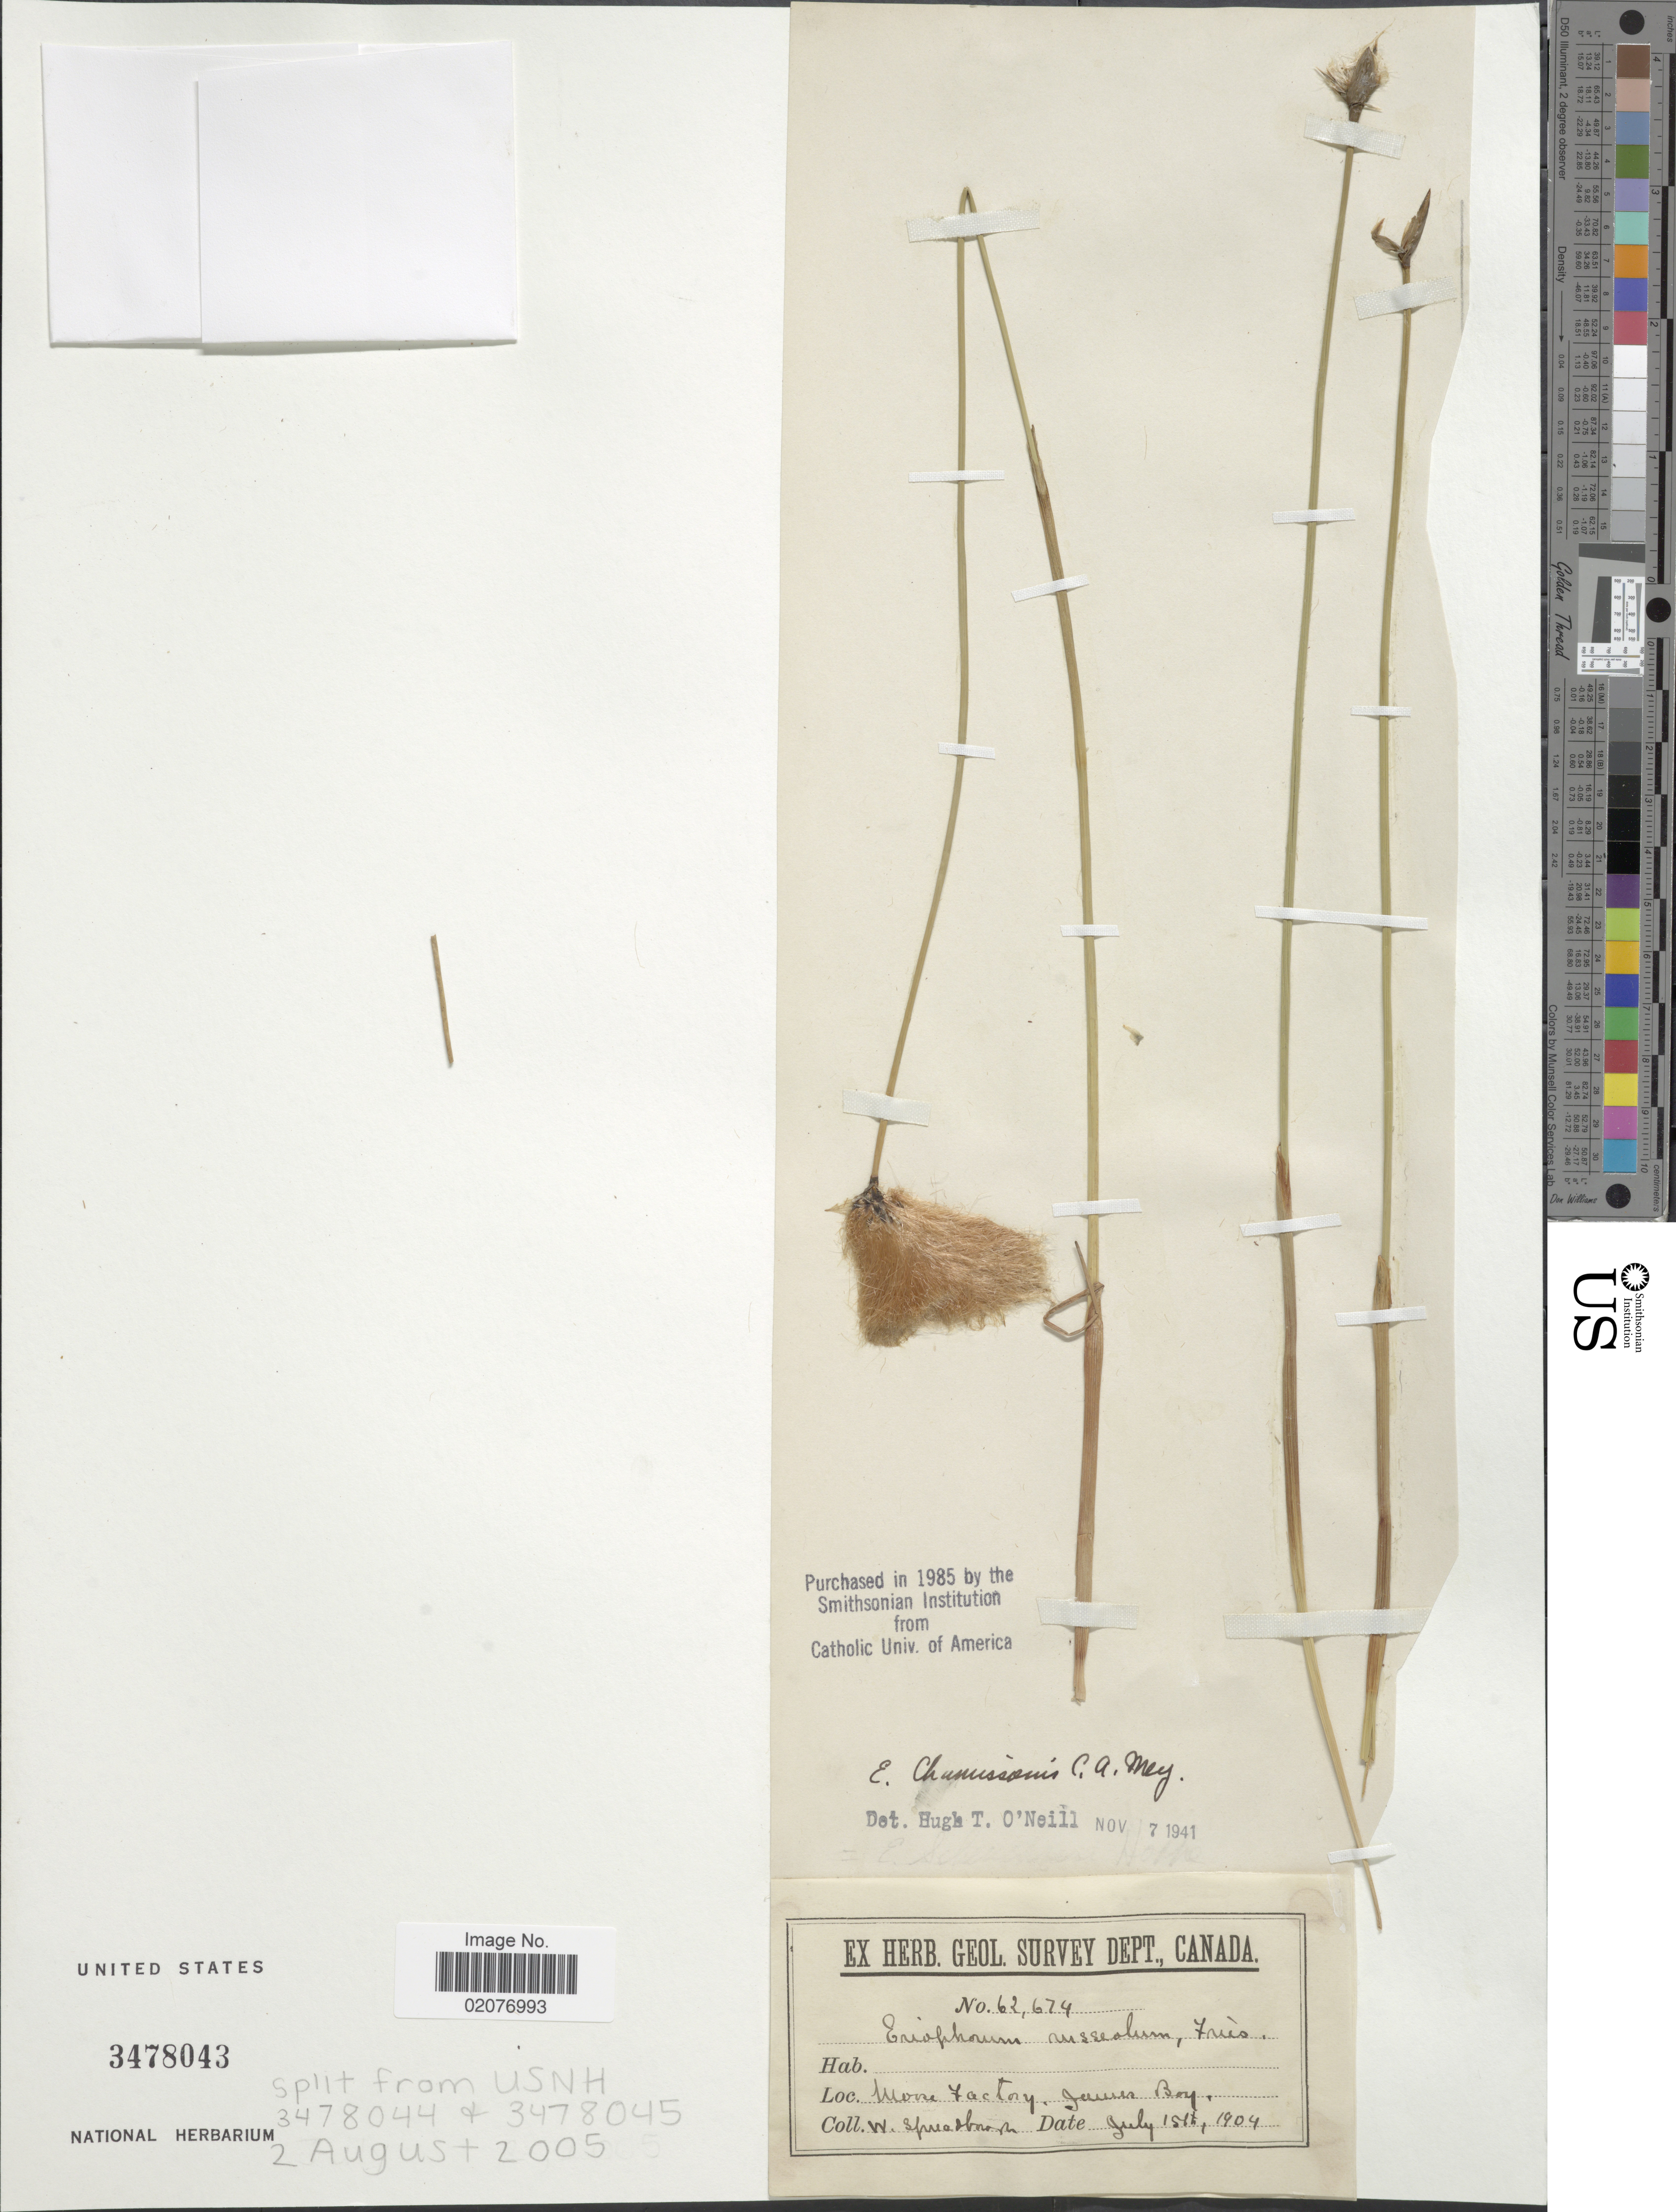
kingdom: Plantae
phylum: Tracheophyta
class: Liliopsida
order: Poales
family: Cyperaceae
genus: Eriophorum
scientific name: Eriophorum chamissonis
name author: C.A. Mey.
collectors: W. Spreadborough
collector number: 62674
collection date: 1904-07-15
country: Canada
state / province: Ontario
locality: Moose Factory, James Bay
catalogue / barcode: US 3478043